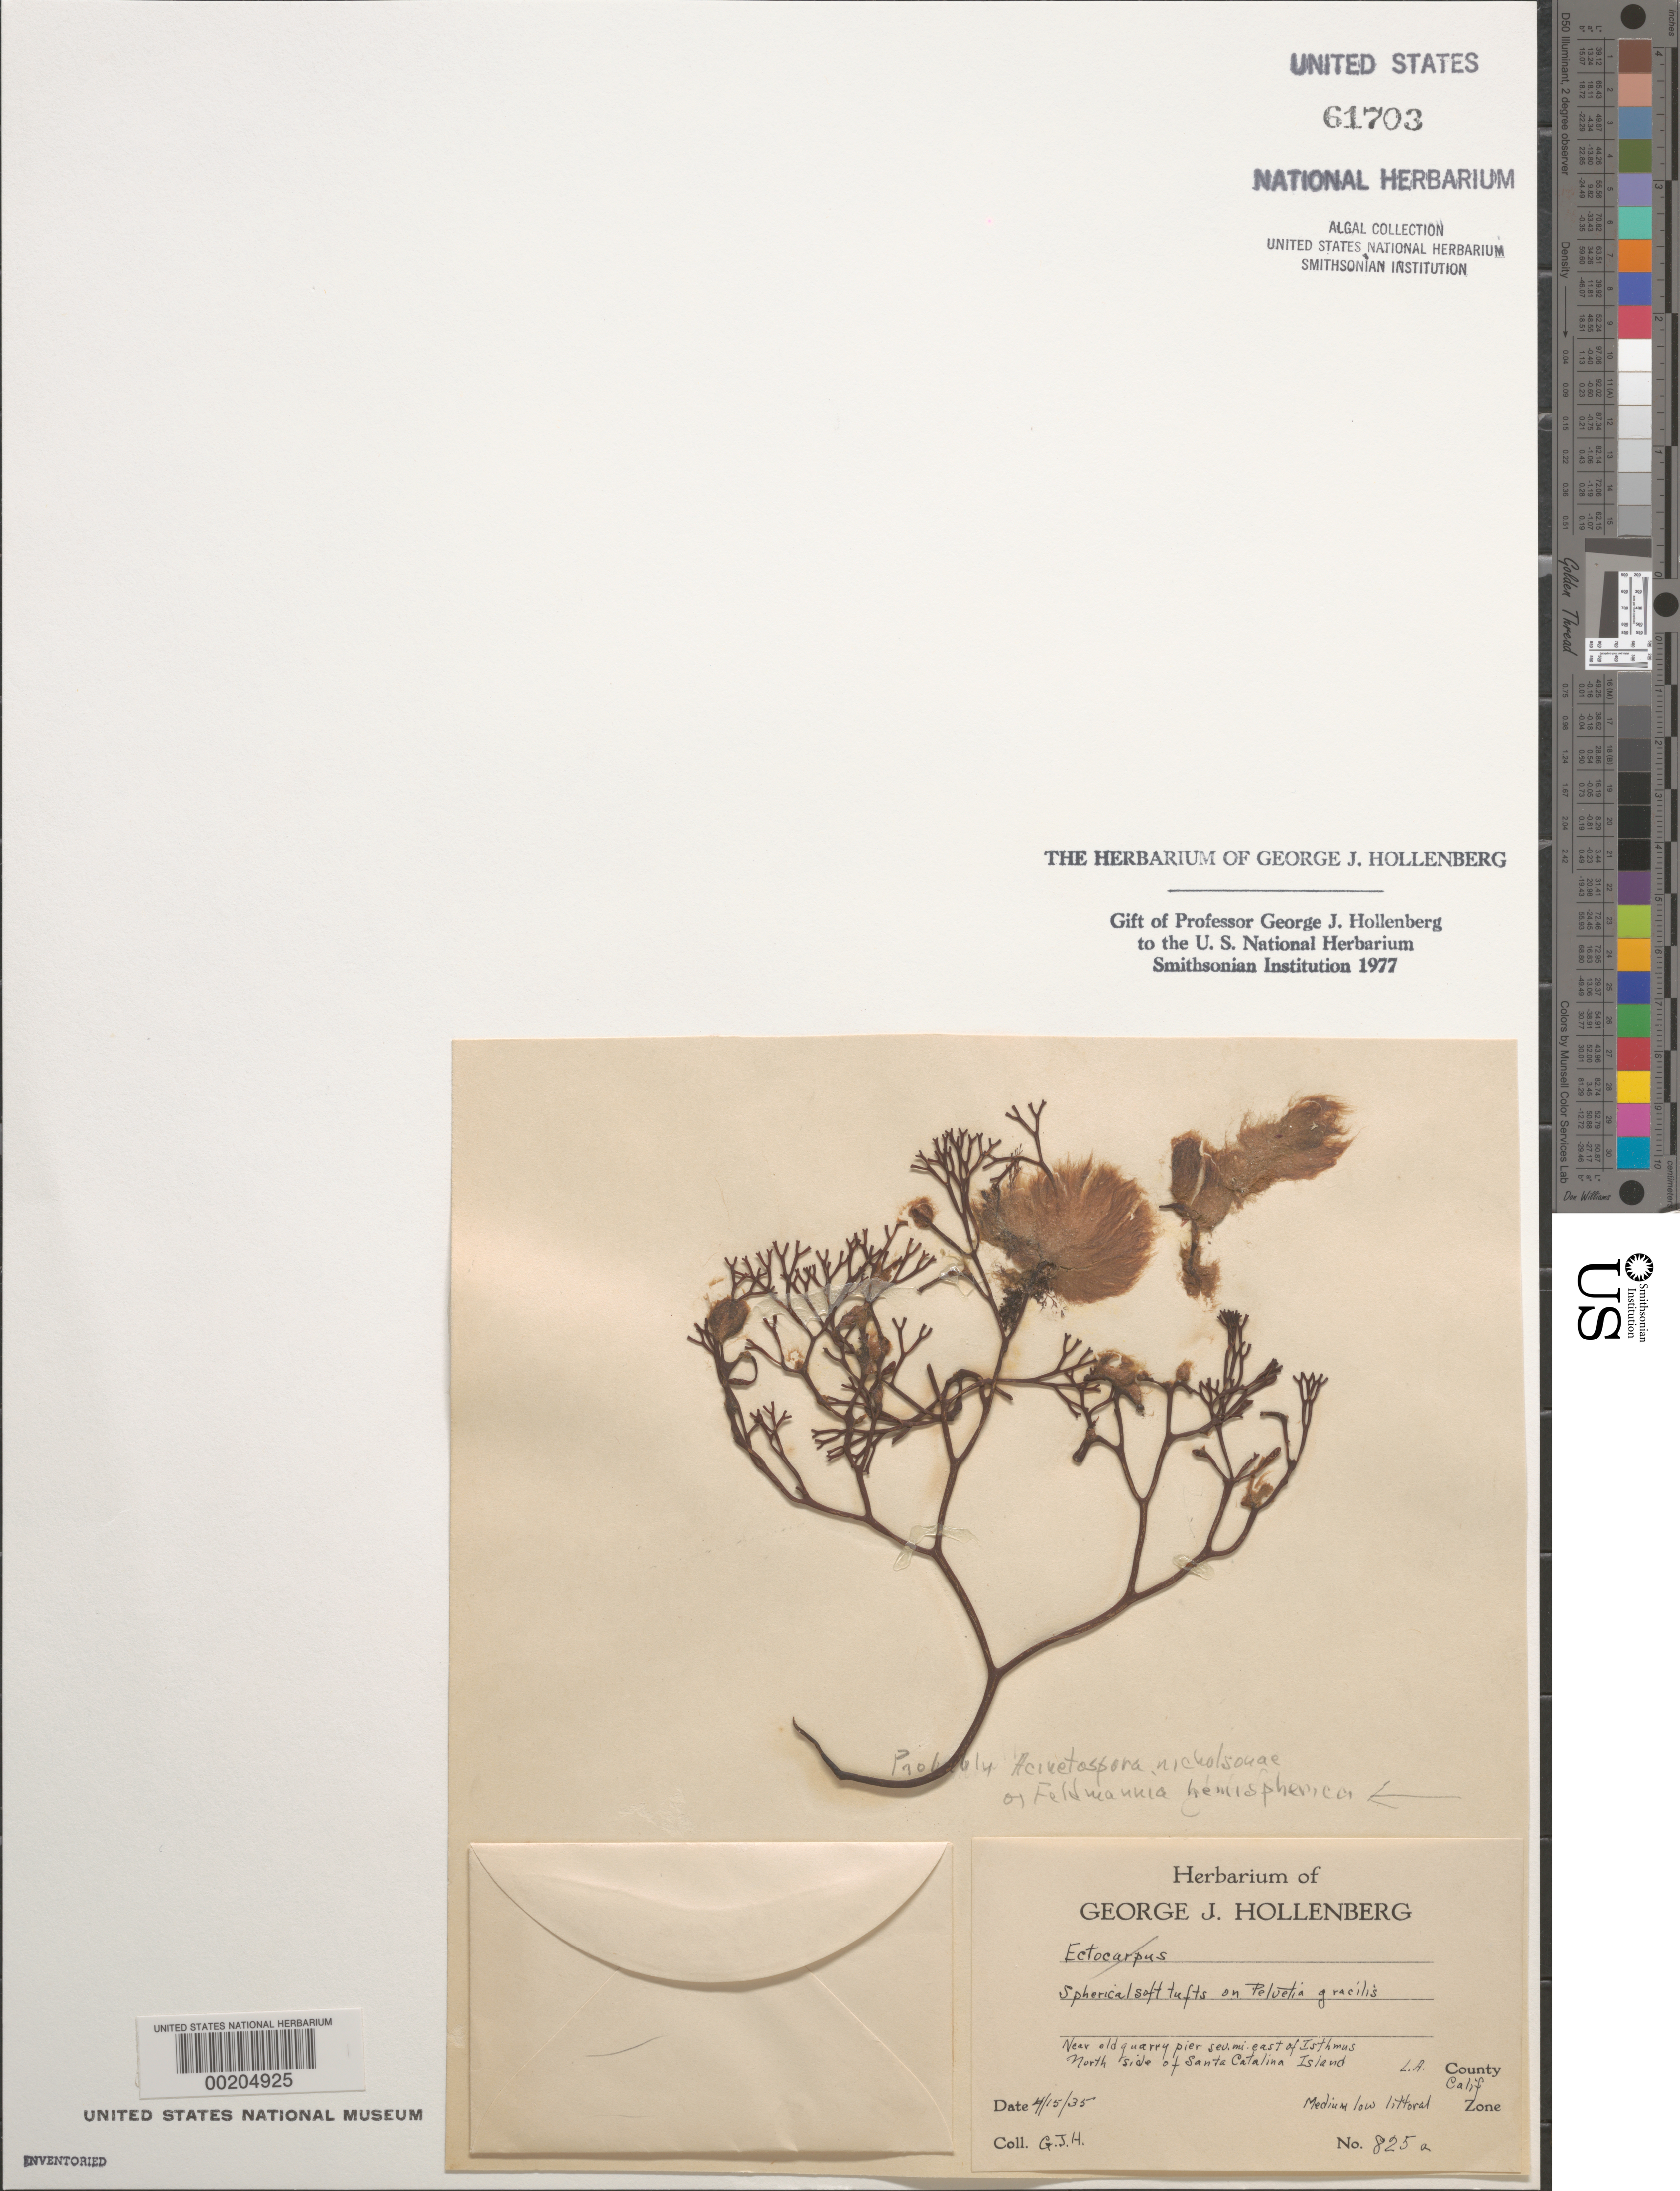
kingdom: Chromista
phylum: Ochrophyta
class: Phaeophyceae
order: Ectocarpales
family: Acinetosporaceae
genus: Feldmannia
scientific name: Feldmannia hemispherica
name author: (D.A. Saunders) Hollenb.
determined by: Hollenberg, George J.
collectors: G. Hollenberg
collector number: GJH 825a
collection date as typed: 15 Apr 1935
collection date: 1935-04-15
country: United States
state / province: California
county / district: Los Angeles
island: Santa Catalina Island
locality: East of Isthmus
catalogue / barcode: US 61703